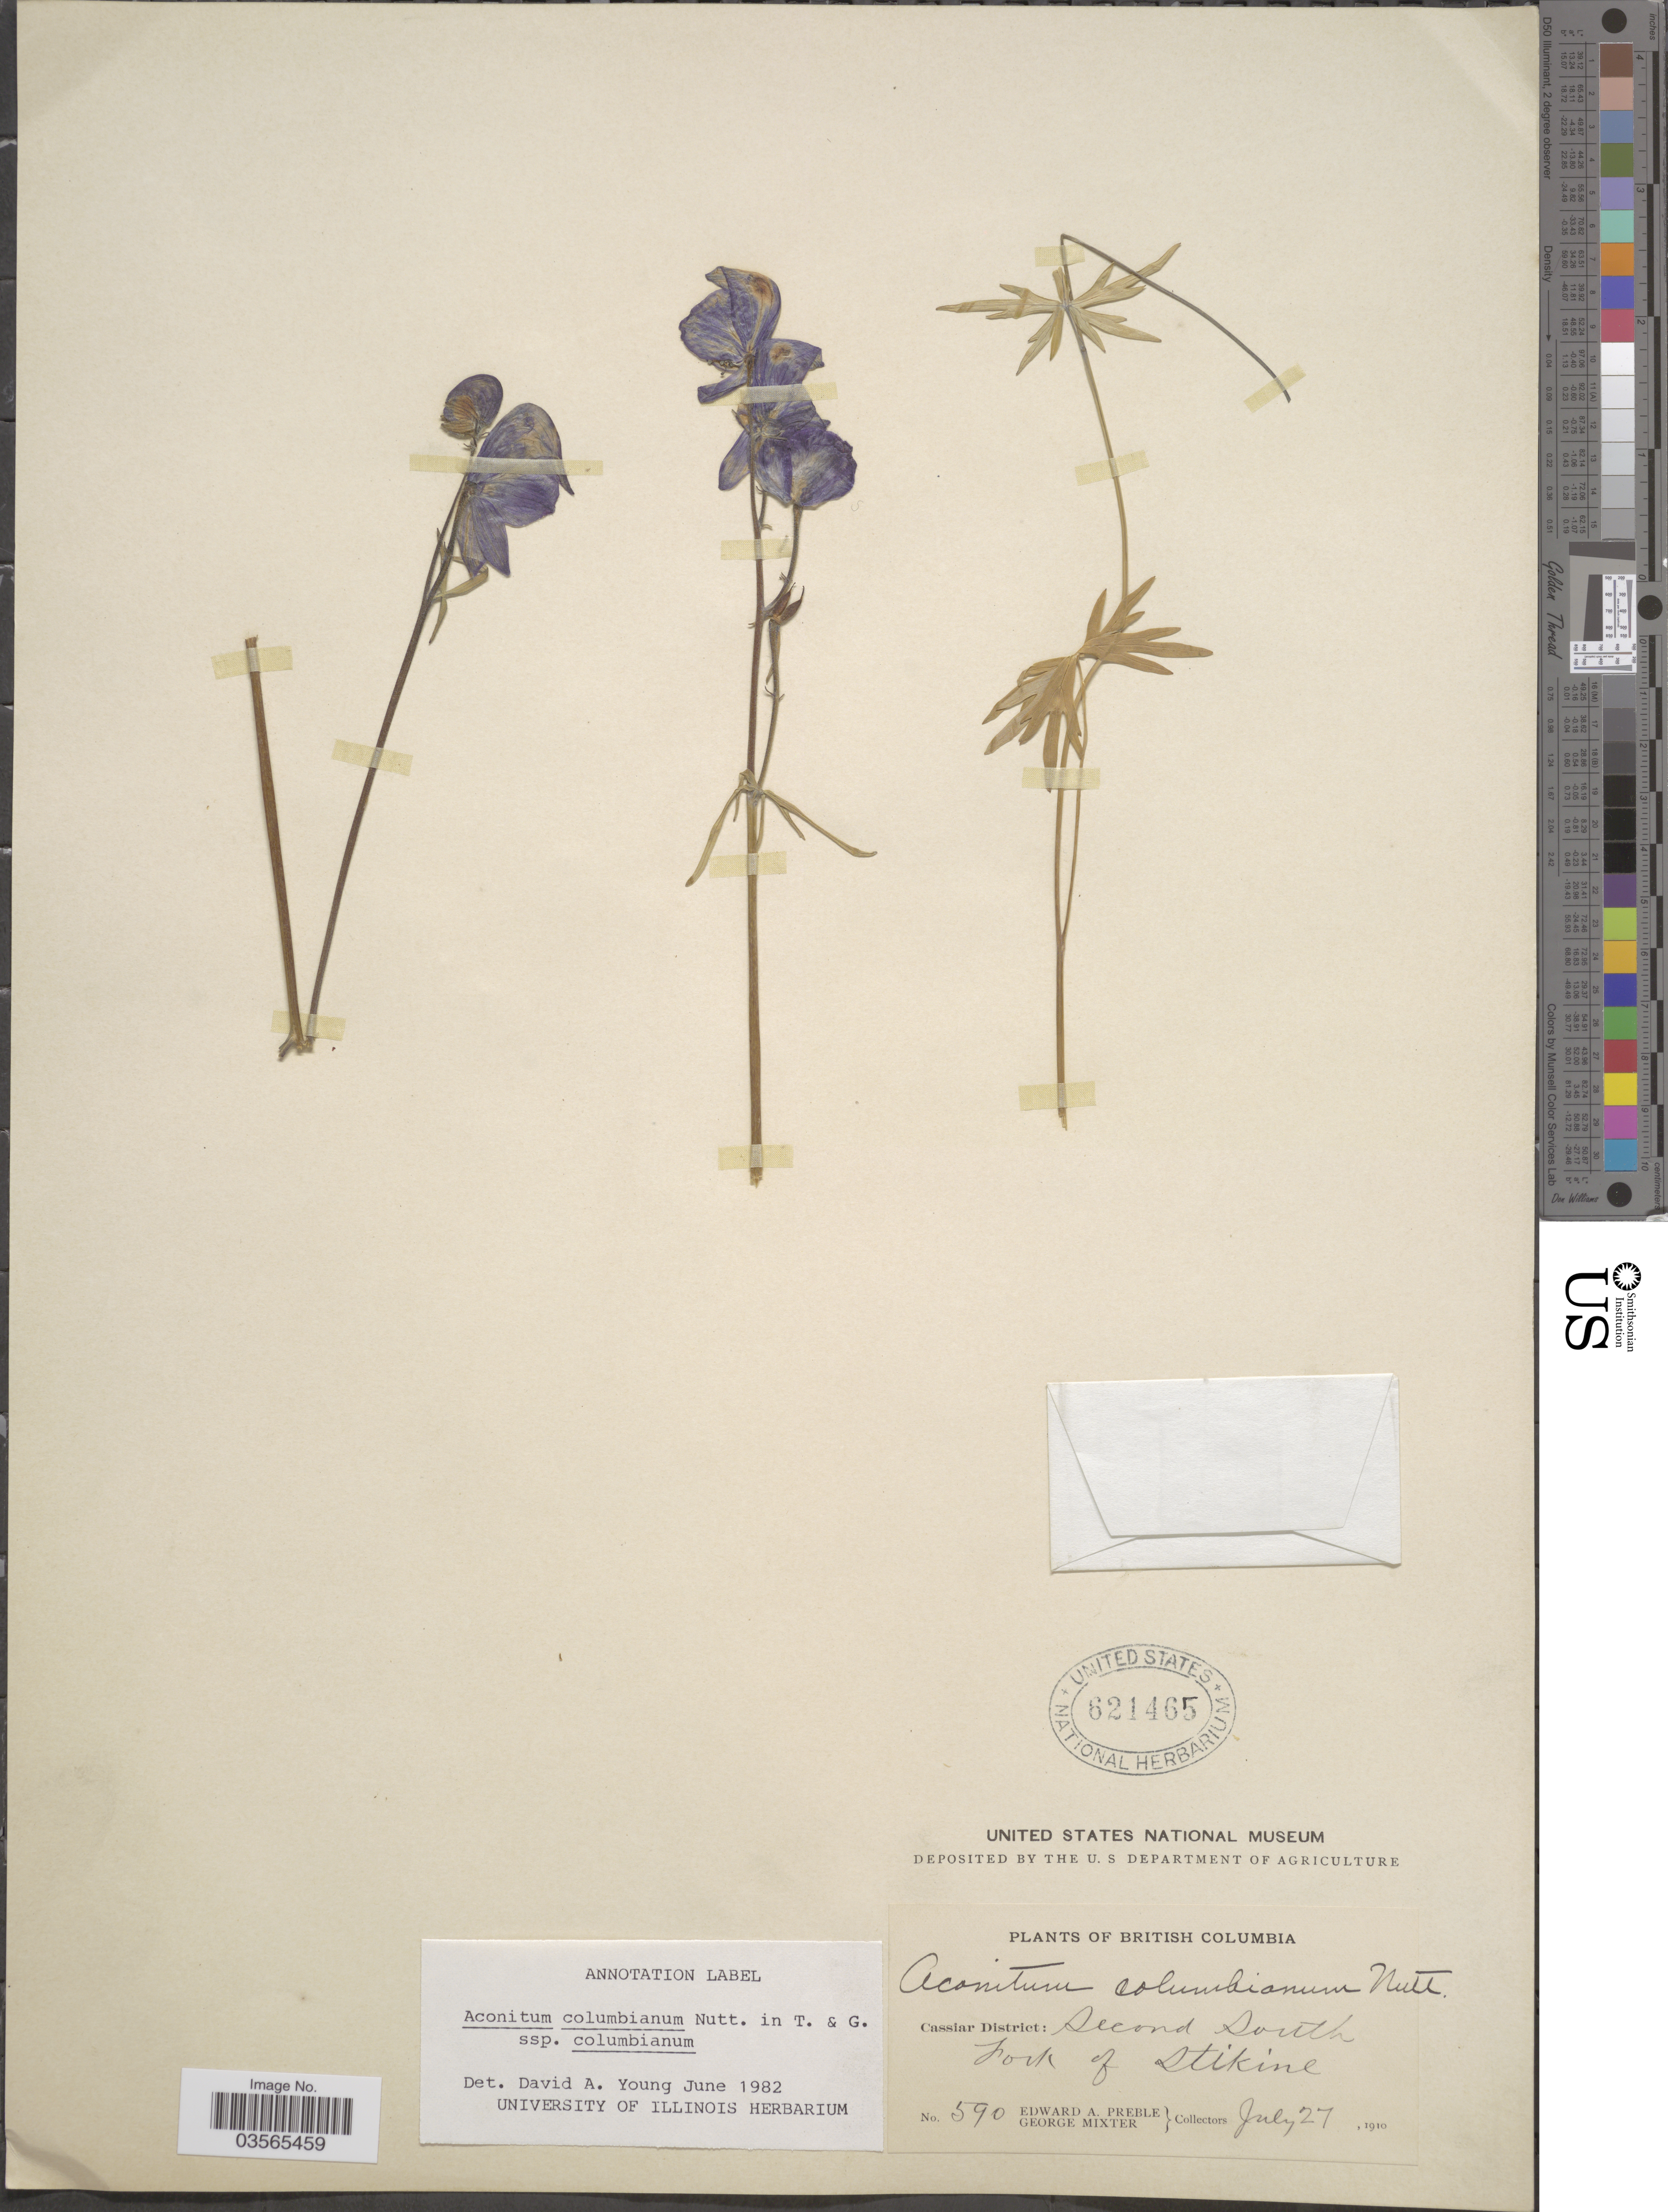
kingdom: Plantae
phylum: Tracheophyta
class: Magnoliopsida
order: Ranunculales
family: Ranunculaceae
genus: Aconitum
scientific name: Aconitum columbianum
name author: Nutt.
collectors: E. Preble & G. Mixter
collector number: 590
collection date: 1910-07-27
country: Canada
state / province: British Columbia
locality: Cassiar District: Second South Fork of Stikine.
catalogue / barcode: US 621465